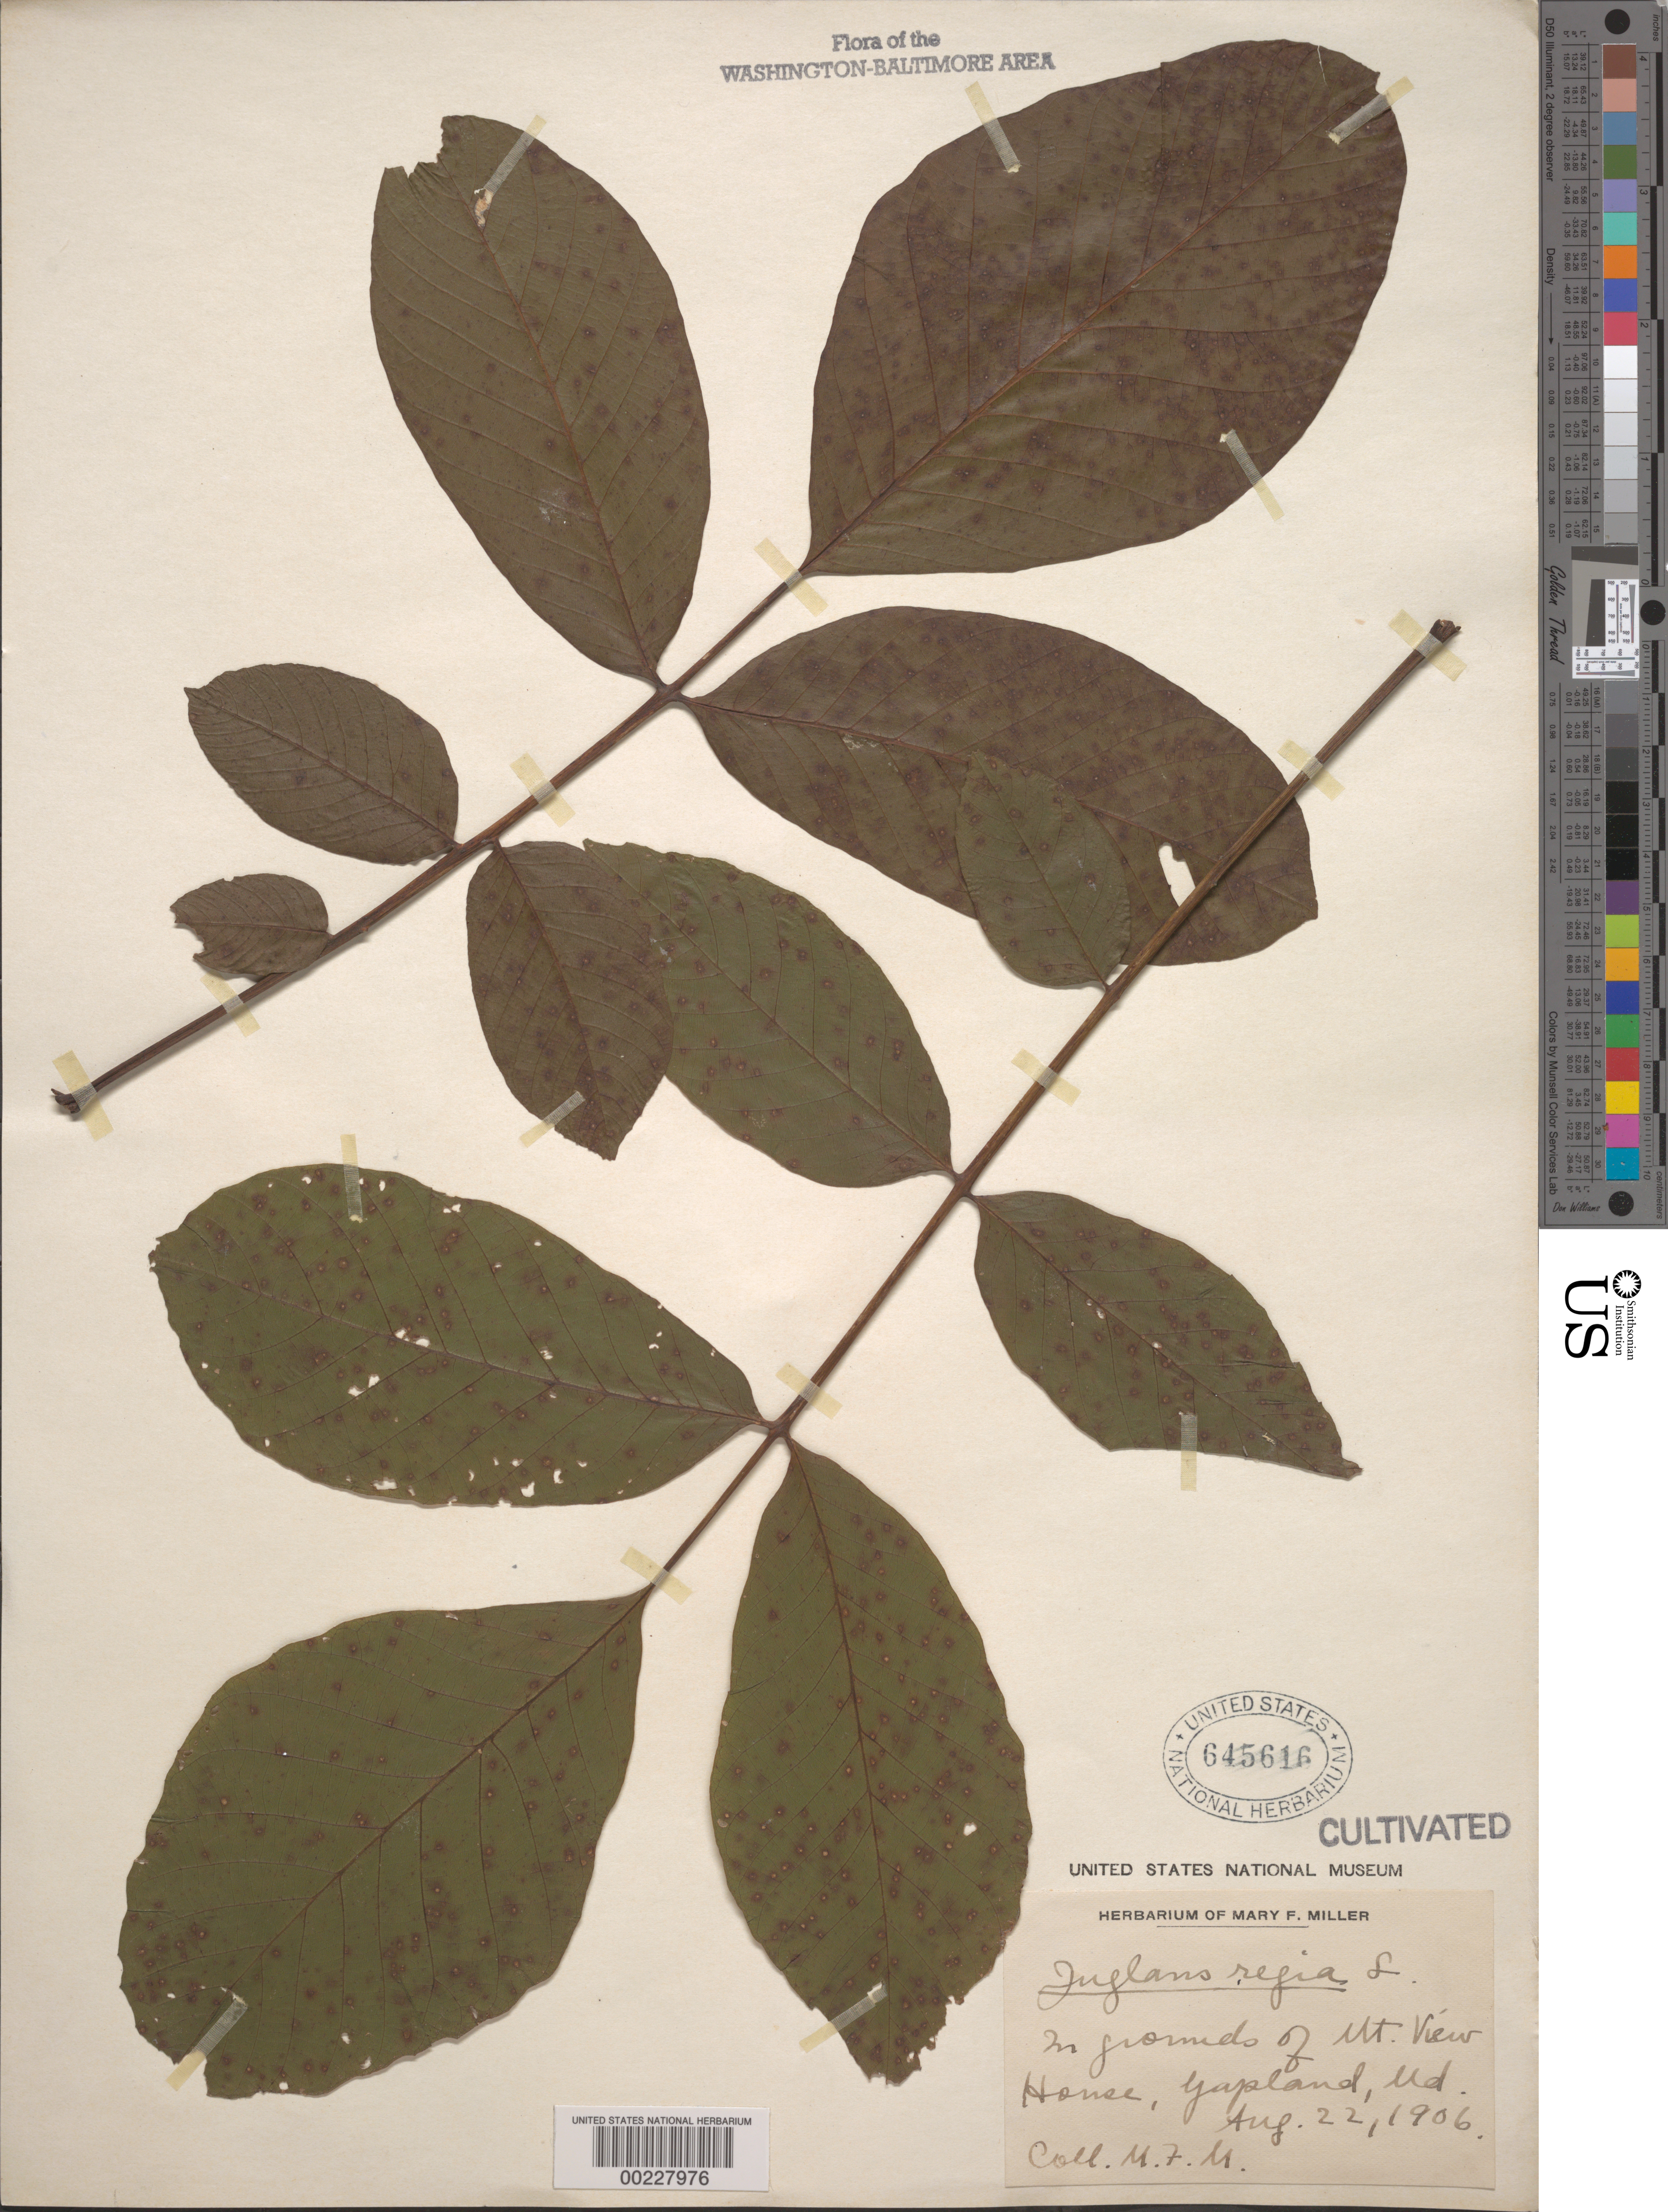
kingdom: Plantae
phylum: Tracheophyta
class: Magnoliopsida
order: Fagales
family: Juglandaceae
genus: Juglans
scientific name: Juglans regia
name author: L.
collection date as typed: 22 Aug 1906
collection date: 1906-08-22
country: United States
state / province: Maryland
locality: Yapland, in grounds of Mt. View House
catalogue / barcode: US 645616